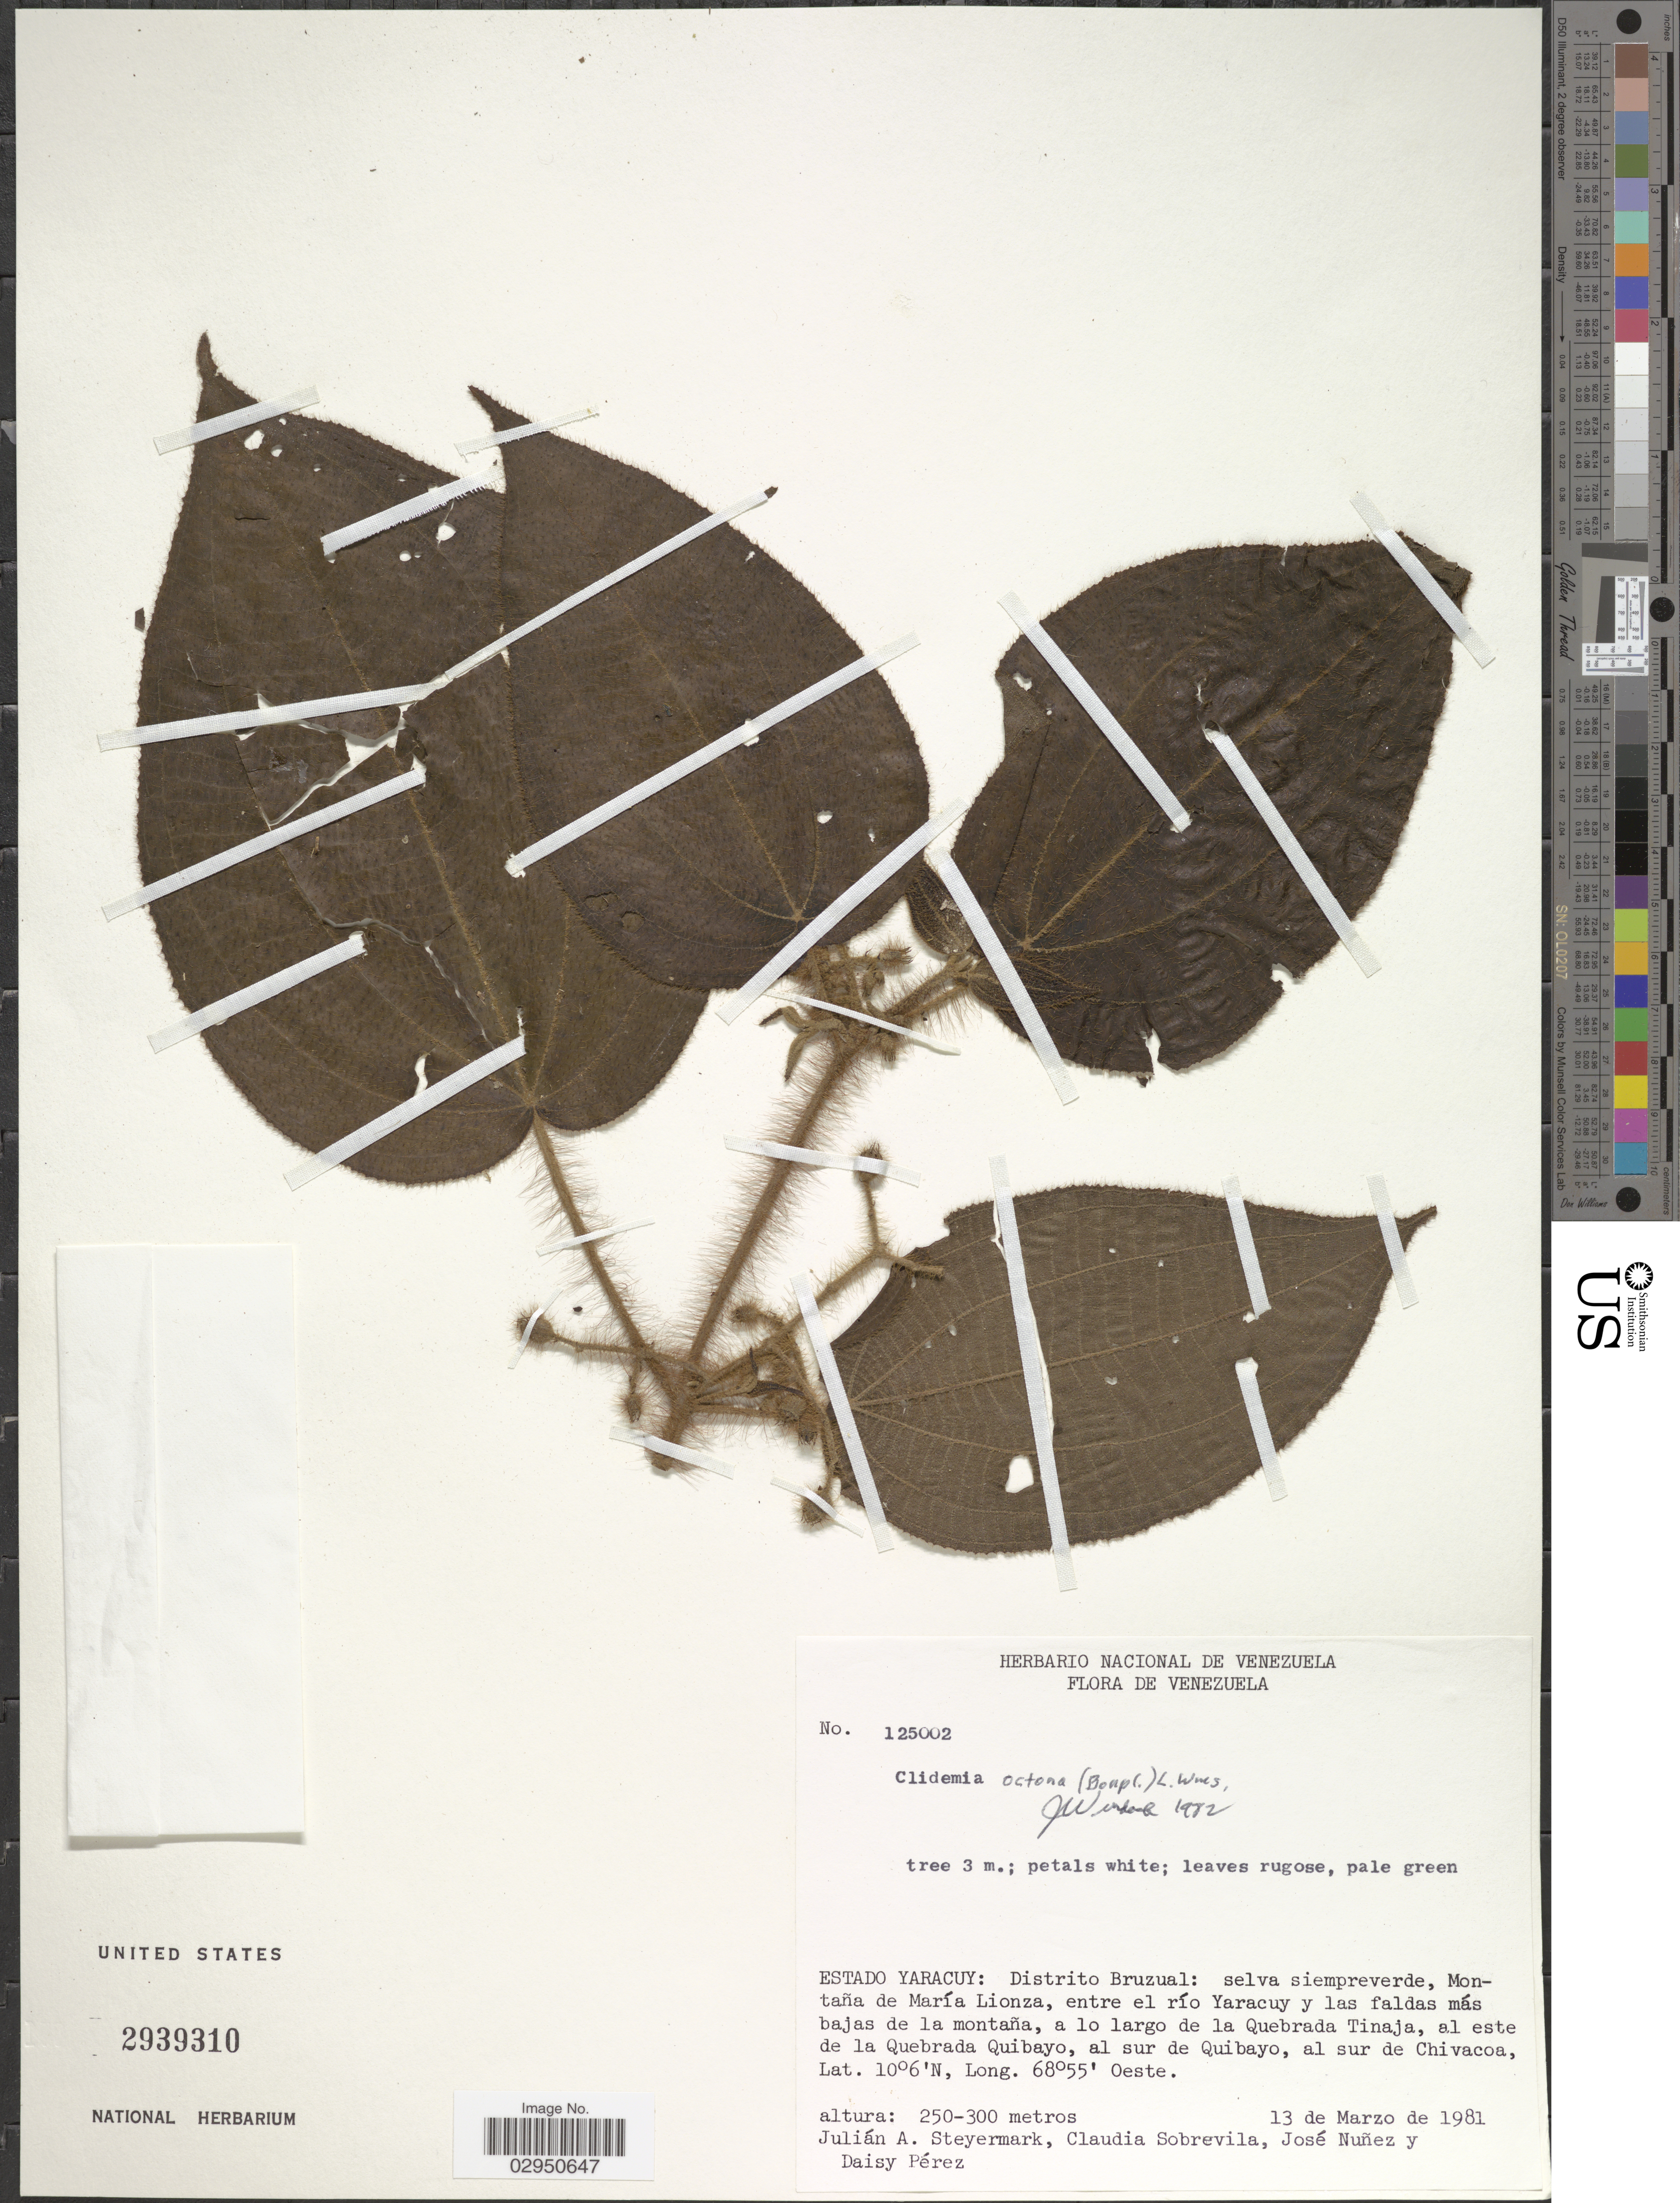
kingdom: Plantae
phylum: Tracheophyta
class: Magnoliopsida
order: Myrtales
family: Melastomataceae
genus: Clidemia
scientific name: Clidemia octona subsp. octona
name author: (Bonpl.) L.O. Williams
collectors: J. Steyermark, C. Sobrevila, J. Nunez & D. Perez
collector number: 125002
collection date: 1981-03-13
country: Venezuela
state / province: Yaracuy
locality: Distrito Bruzual: selva siempreverde, Montaña de María Lionza, entre el río Yaracuy y las faldas más bajas de la montaña, a lo largo de la Quebrada Tinaja, al este de la Quebrada Quibayo, al sur de Quibayo, al sur de Chivacoa.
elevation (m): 250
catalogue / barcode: US 2939310